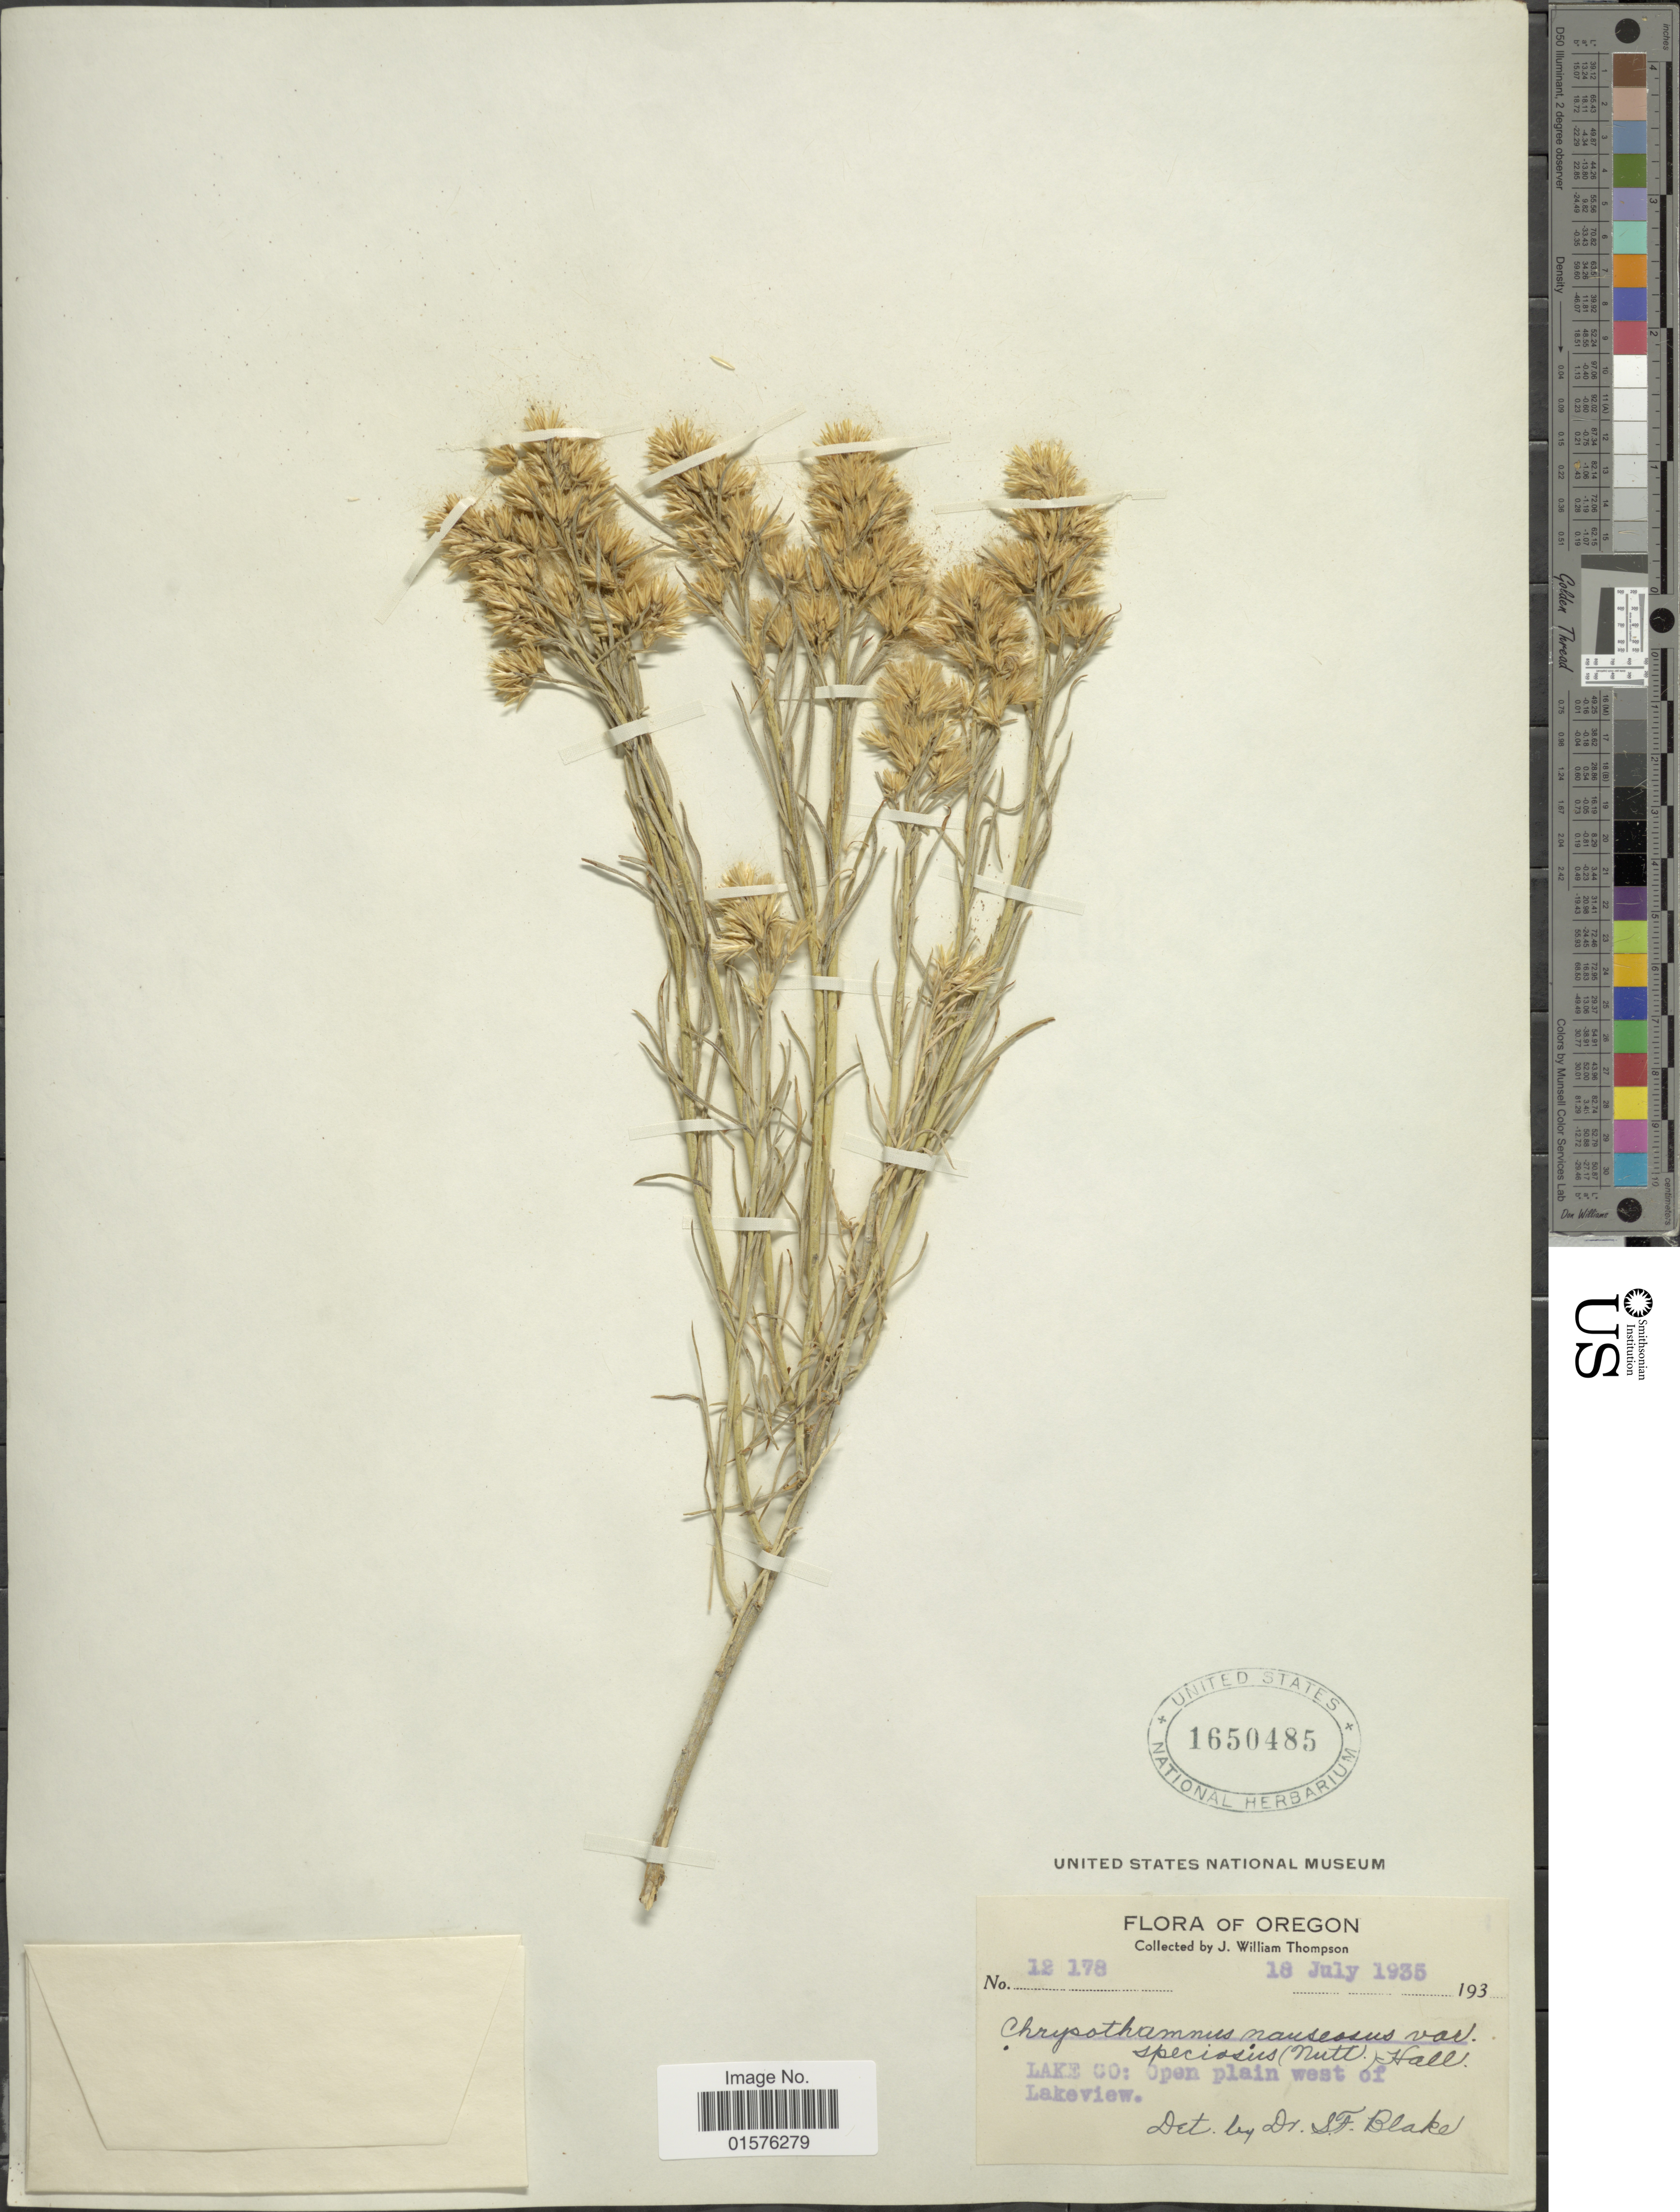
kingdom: Plantae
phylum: Tracheophyta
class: Magnoliopsida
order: Asterales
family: Asteraceae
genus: Ericameria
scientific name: Ericameria nauseosa var. speciosa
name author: (Nutt.) G.L. Nesom & G.I. Baird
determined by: Urbatsch, Lowell E., Curator (LSU), Louisiana State University (UNITED STATES)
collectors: J. W. Thompson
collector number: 12178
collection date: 1935-07-18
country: United States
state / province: Oregon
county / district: Lake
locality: Lake Co.: open plain west of Lakevieuw.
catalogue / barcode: US 1650485